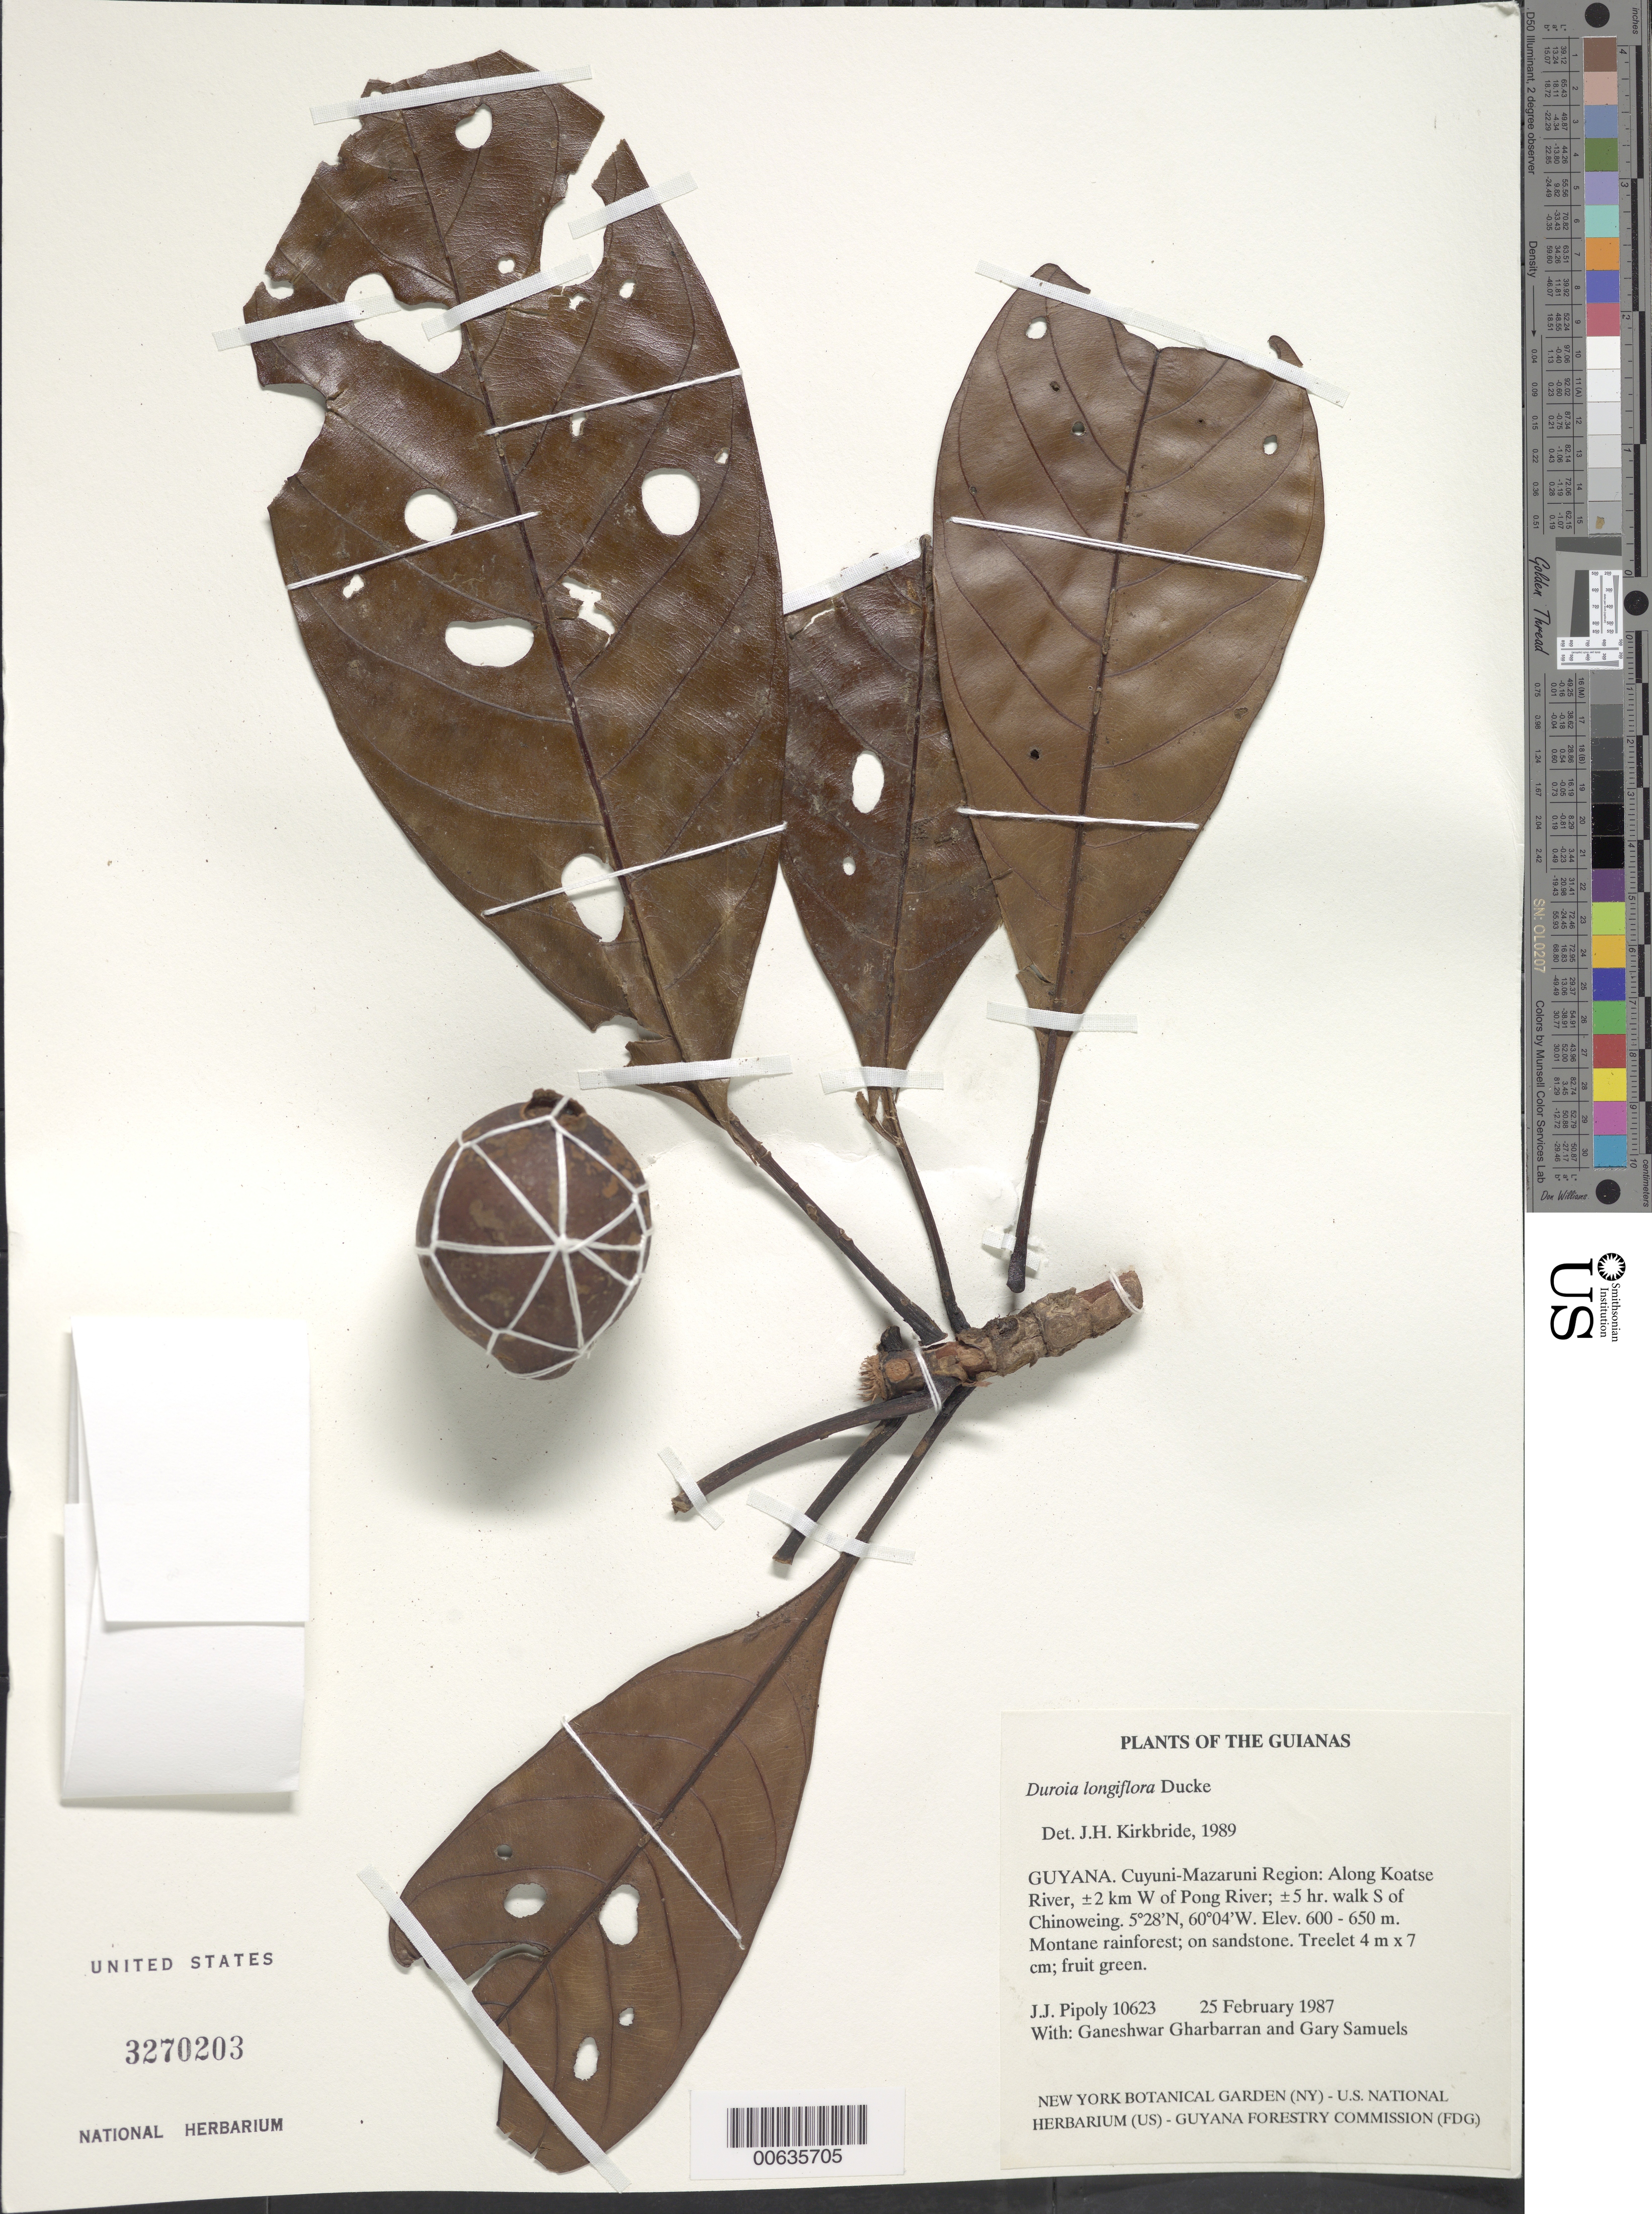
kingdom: Plantae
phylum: Tracheophyta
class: Magnoliopsida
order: Gentianales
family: Rubiaceae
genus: Duroia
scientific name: Duroia longiflora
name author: Ducke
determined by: Kirkbride, J. H.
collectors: J. J. Pipoly, G. Gharbarran & G. Samuels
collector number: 10623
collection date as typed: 25 February 1987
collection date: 1987-02-25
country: Guyana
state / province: Cuyuni-Mazaruni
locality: Along Koatse River, ±2 km W of Pong River; ±5 hr. walk S of Chinoweing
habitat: Montane rainforest; on sandstone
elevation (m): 600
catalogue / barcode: US 3270203